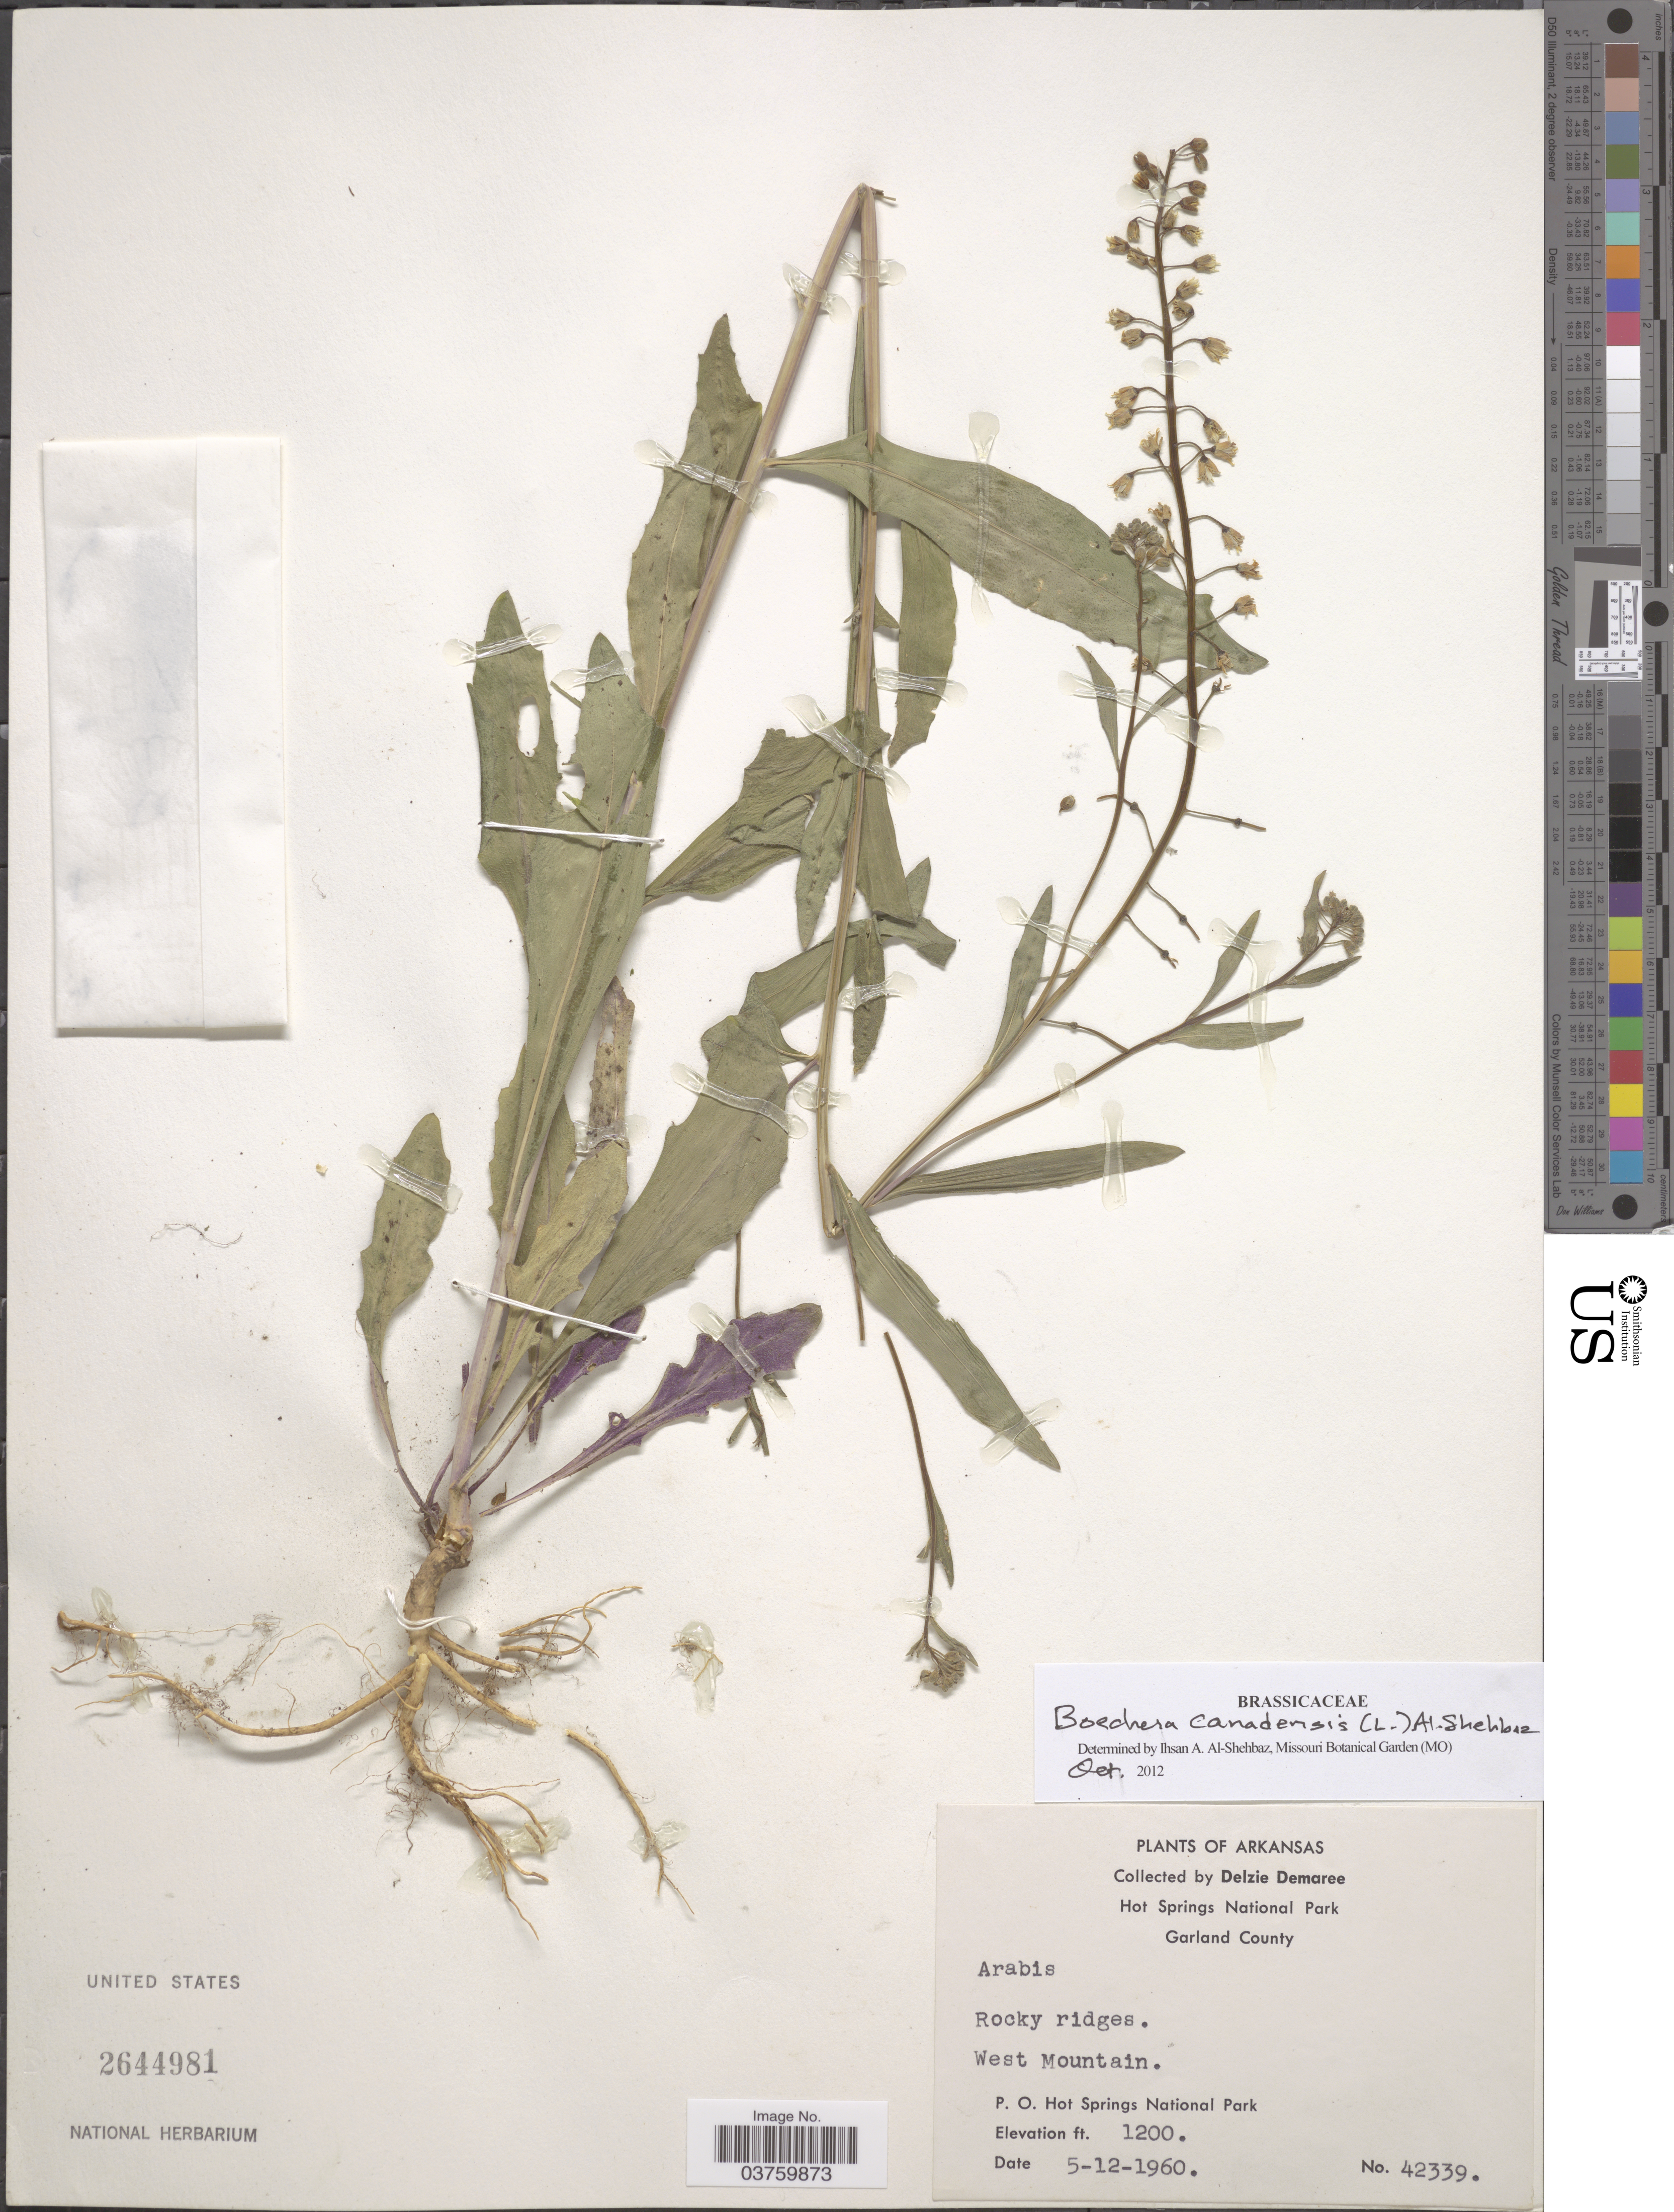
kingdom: Plantae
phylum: Tracheophyta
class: Magnoliopsida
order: Brassicales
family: Brassicaceae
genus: Boechera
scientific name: Boechera canadensis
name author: (L.) Al-Shehbaz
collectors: D. Demaree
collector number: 42339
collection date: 1960-05-12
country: United States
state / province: Arkansas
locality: Hot Springs National Park. Garland County. West Mountain. P. O. Hot Springs National Park.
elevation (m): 366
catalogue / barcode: US 2644981